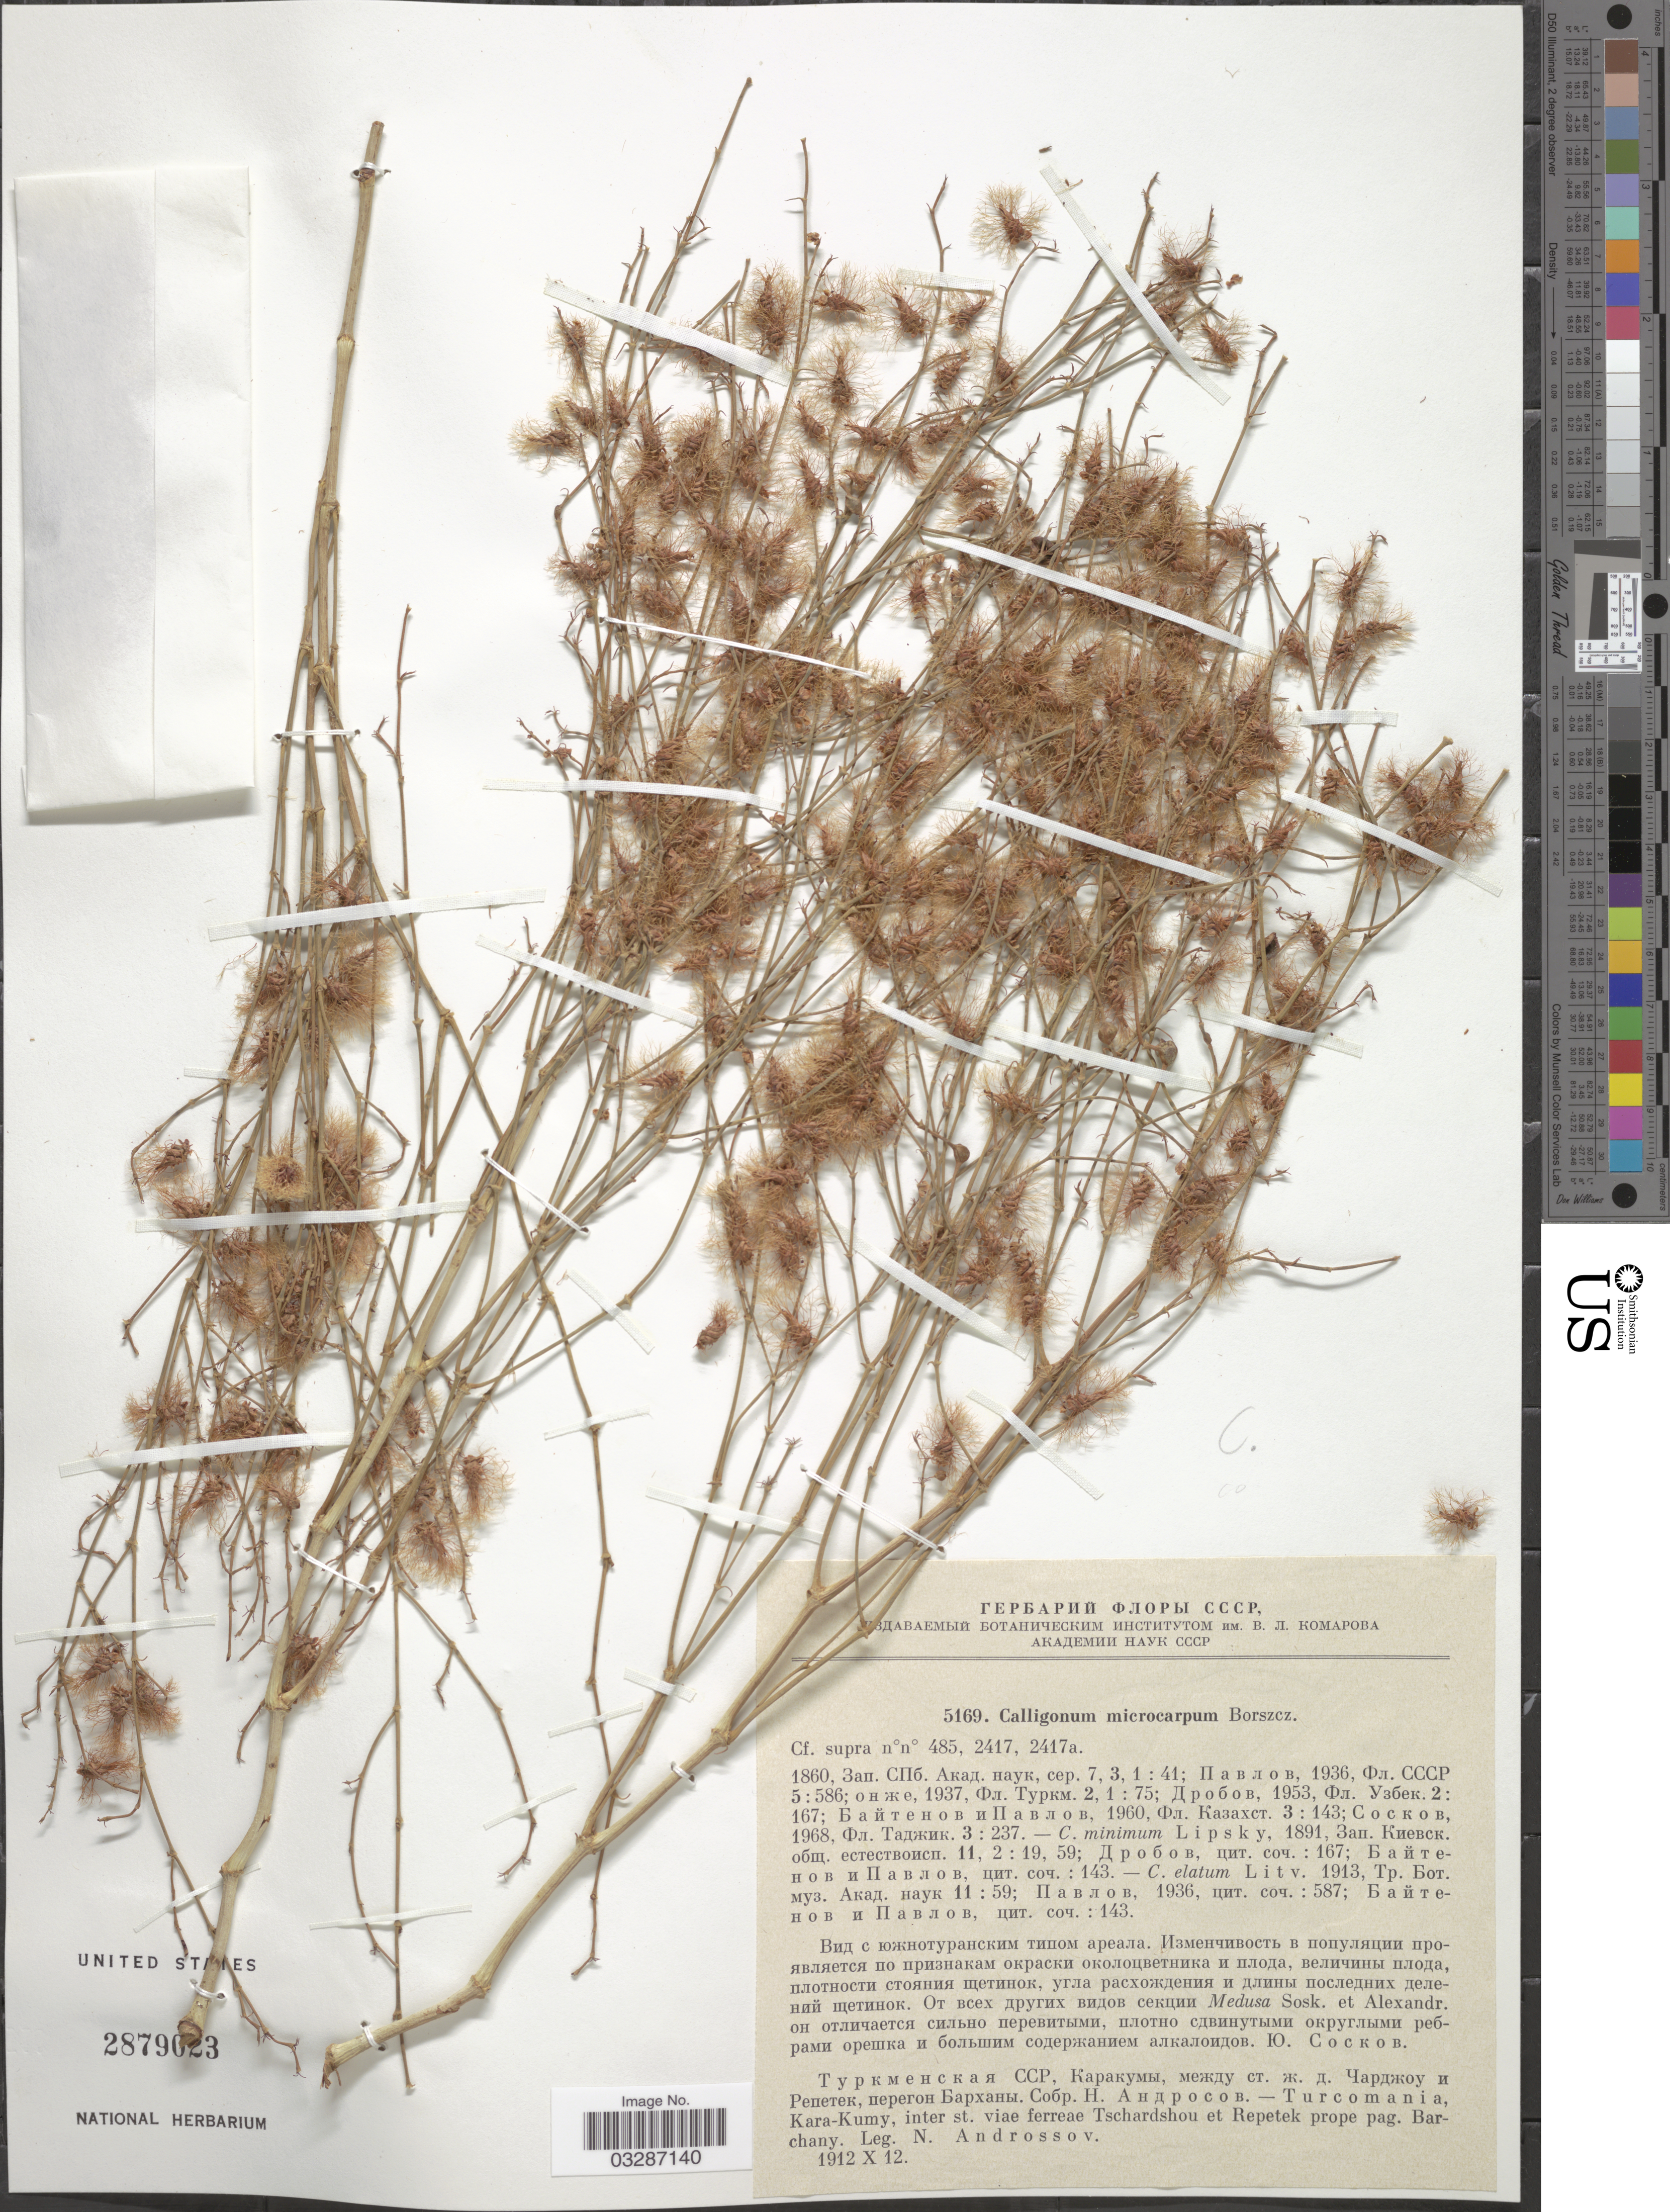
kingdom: Plantae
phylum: Tracheophyta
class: Magnoliopsida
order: Caryophyllales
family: Polygonaceae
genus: Calligonum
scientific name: Calligonum microcarpum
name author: I.G. Borshch.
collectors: N. Androssov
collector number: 5169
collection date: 1912-10-12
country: Turkmenistan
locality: Turcomania, Kara-Kumy, inter st. viae ferreae Tschardshou et Repetek prope pag. Barchany.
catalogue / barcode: US 2879023